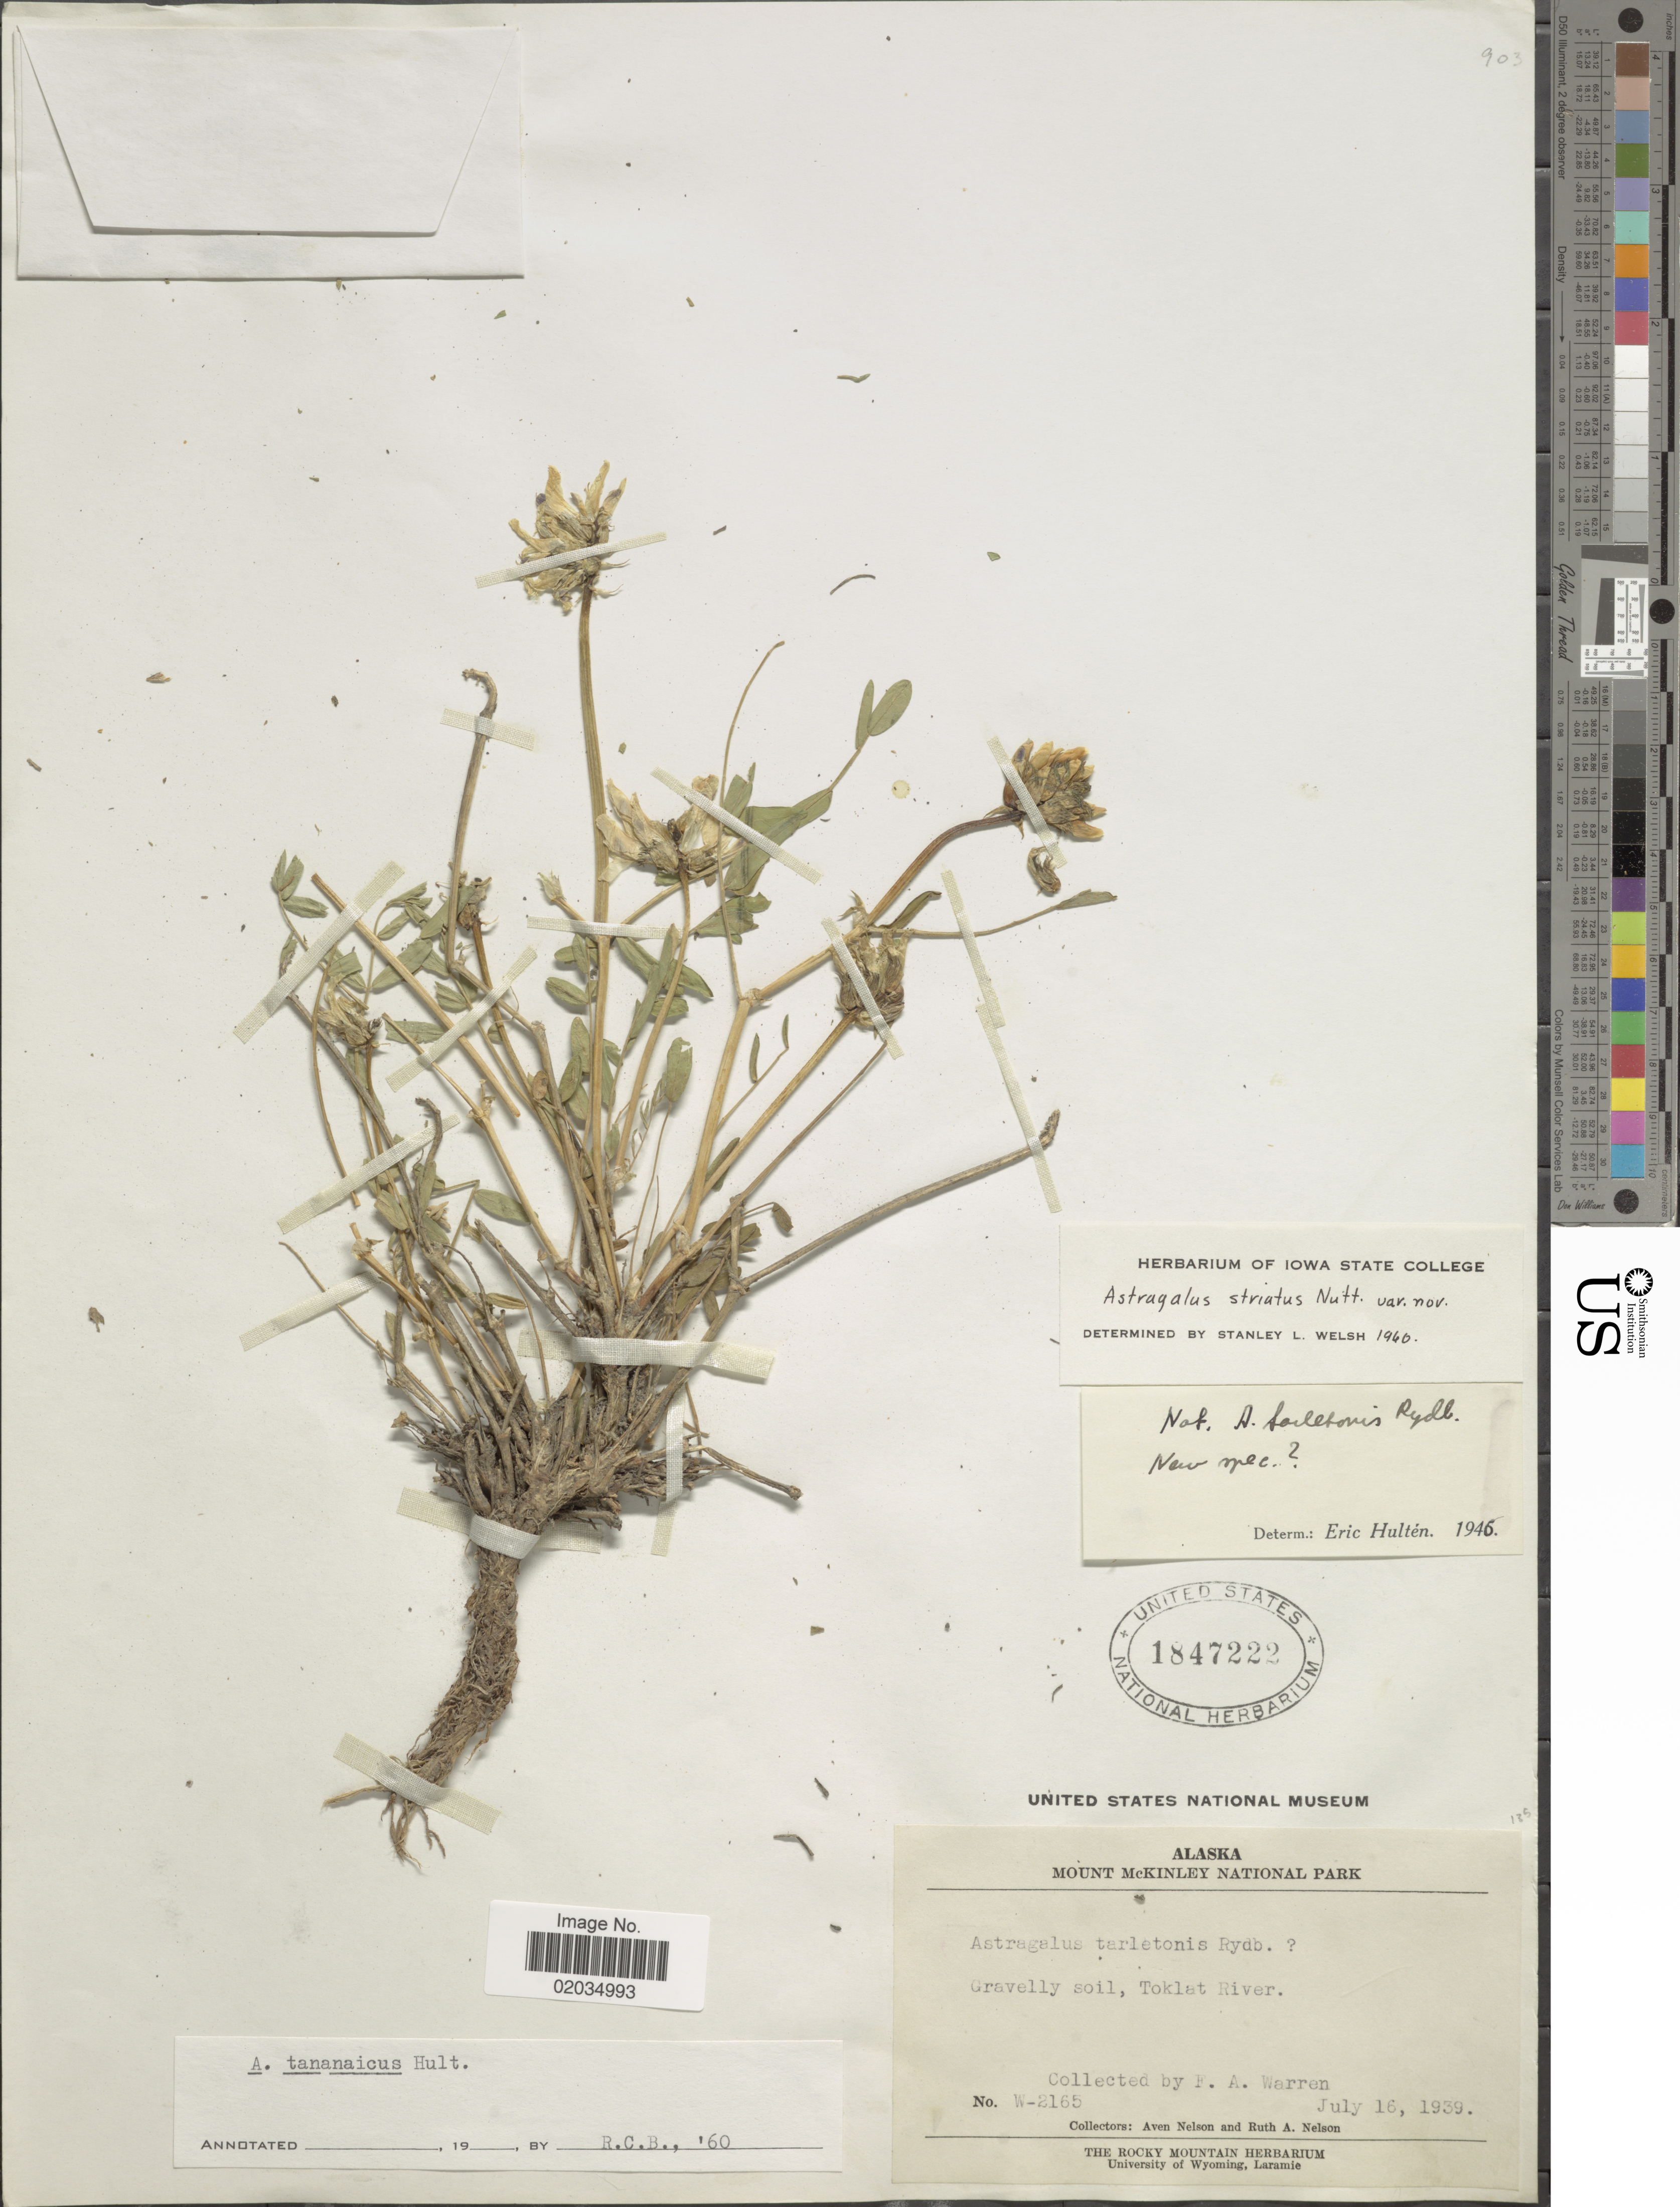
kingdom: Plantae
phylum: Tracheophyta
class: Magnoliopsida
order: Fabales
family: Fabaceae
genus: Astragalus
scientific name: Astragalus tananaicus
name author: Hultén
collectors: F. Warren, A. Nelson & R. A. Nelson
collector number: W2165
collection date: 1939-07-16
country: United States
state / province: Alaska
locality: Mount McKinley National Park, Toklat River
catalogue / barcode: US 1847222